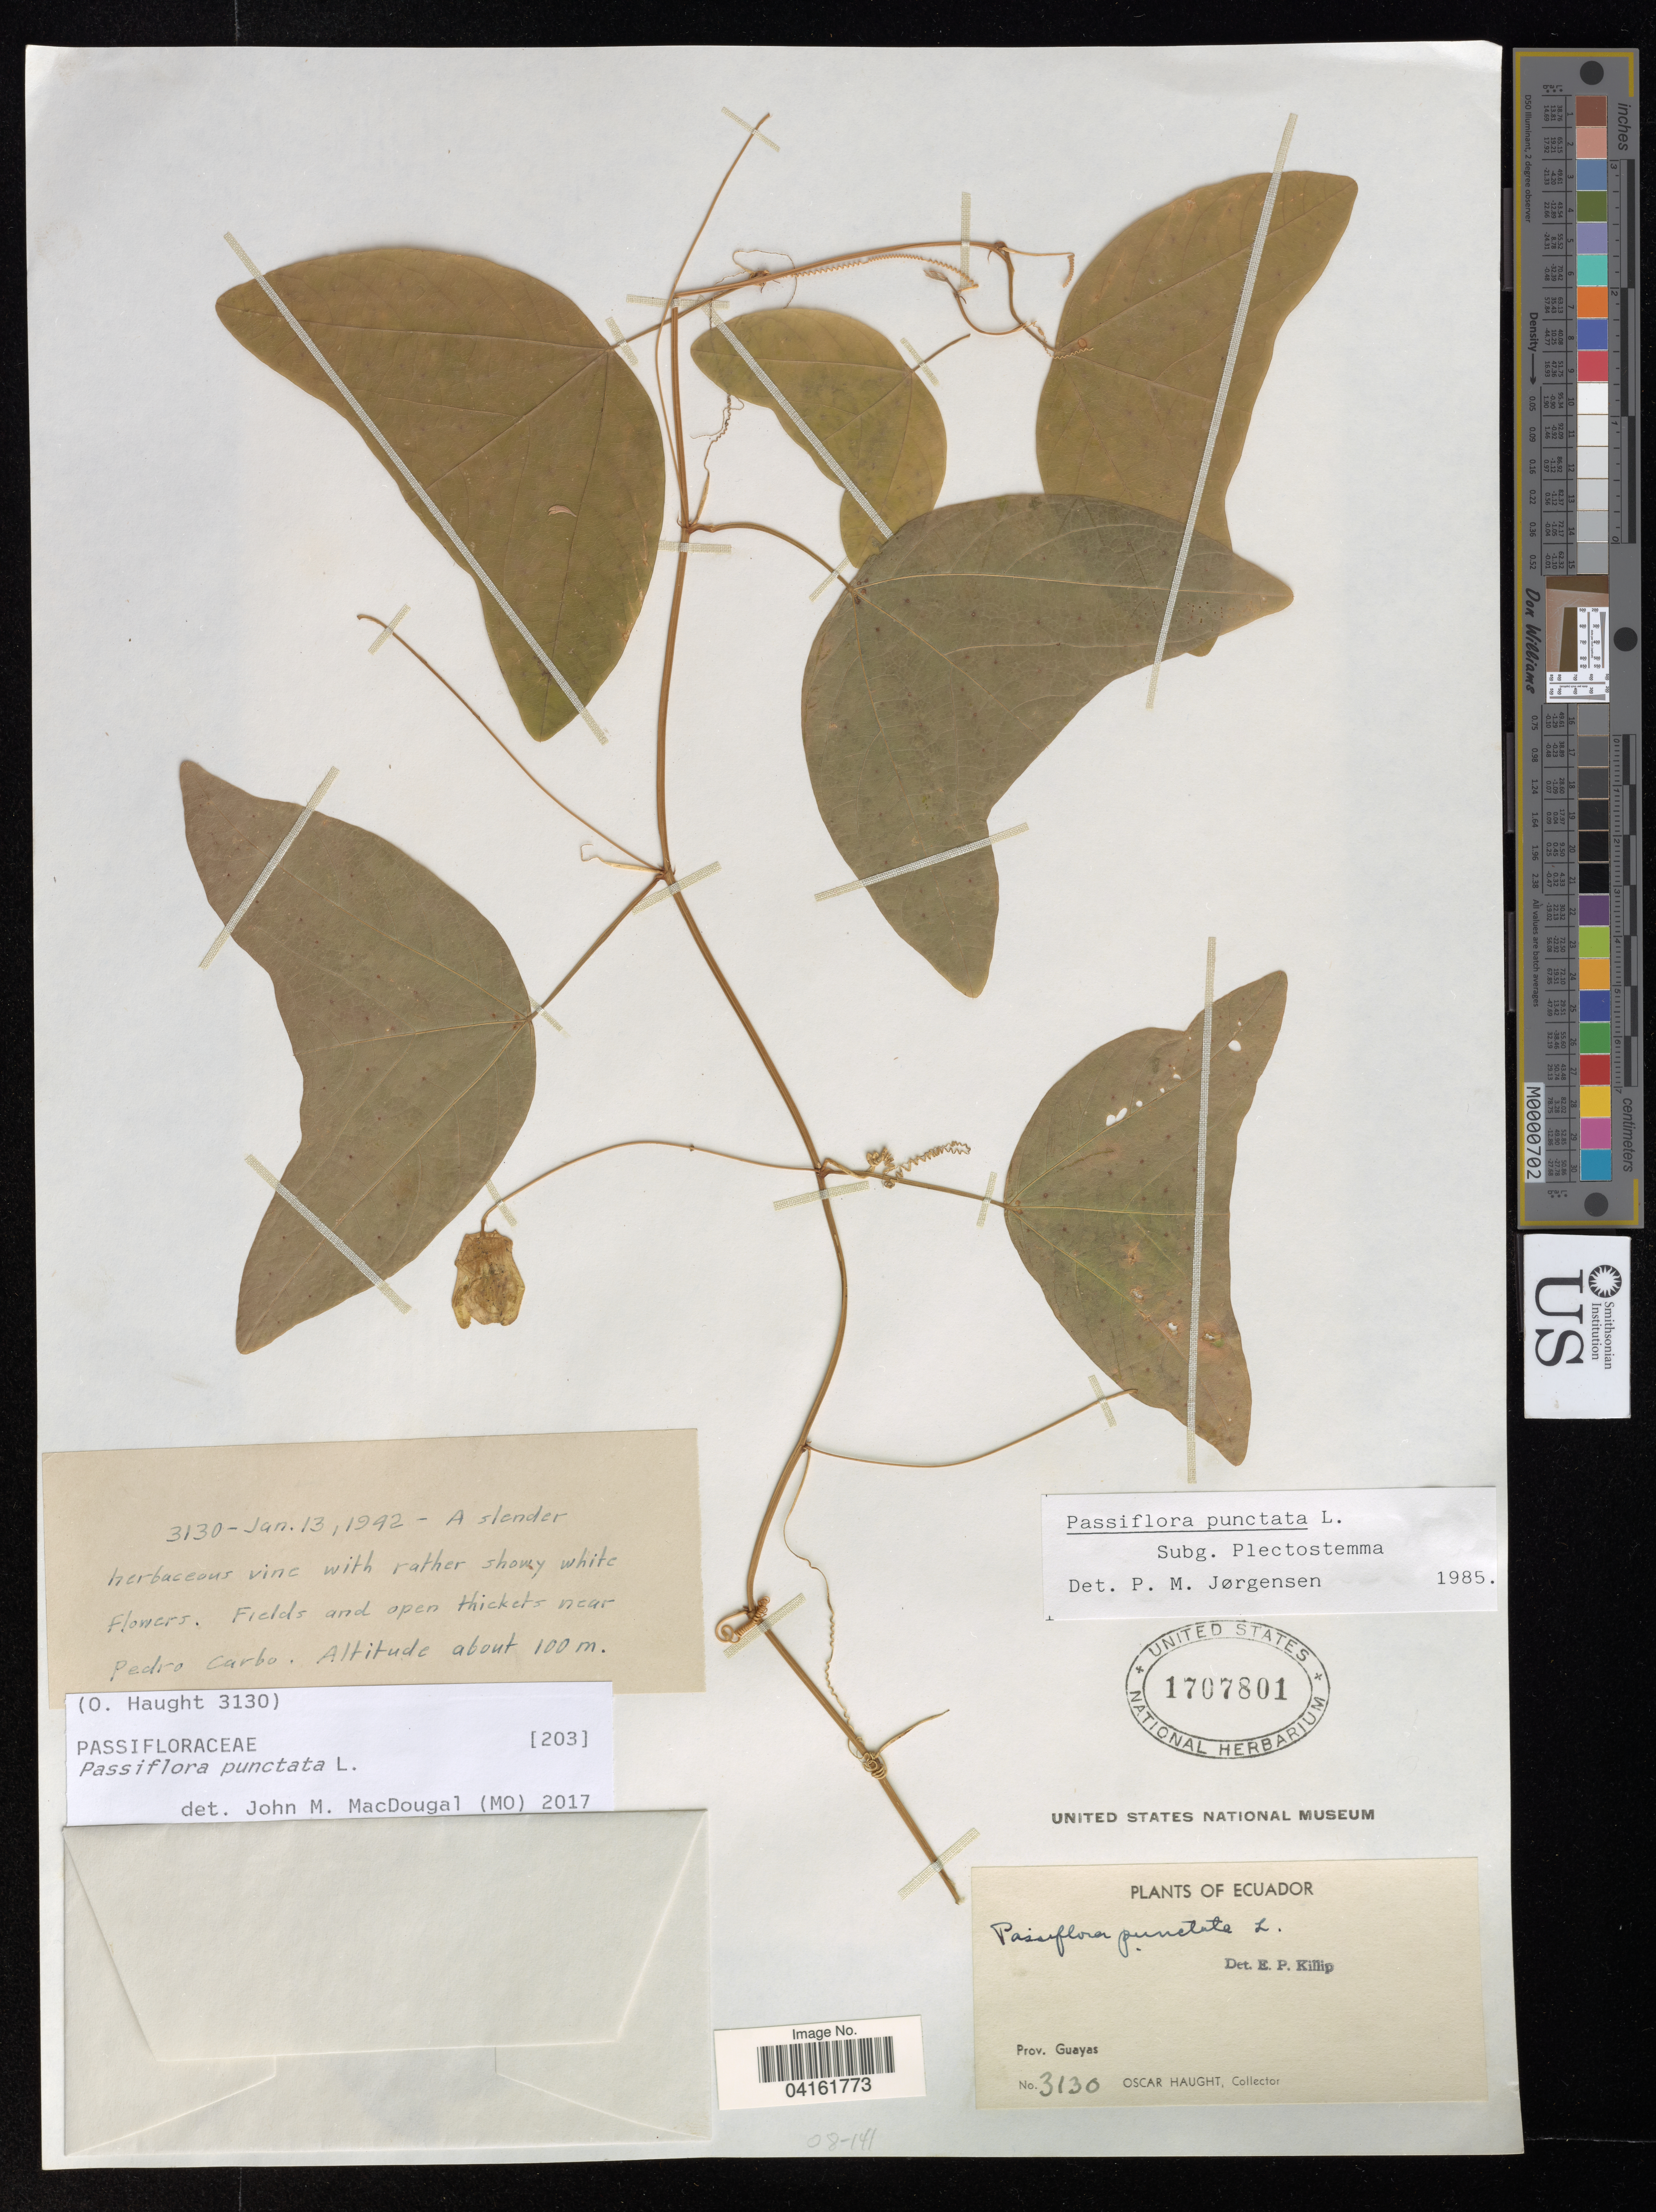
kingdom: Plantae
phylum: Tracheophyta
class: Magnoliopsida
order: Malpighiales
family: Passifloraceae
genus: Passiflora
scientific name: Passiflora punctata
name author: L.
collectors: O. L. Haught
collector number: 3130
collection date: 1942-01-13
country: Ecuador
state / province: Guayas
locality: Fields and open thickets near Pedro Carbo.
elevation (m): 100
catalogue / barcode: US 1707801